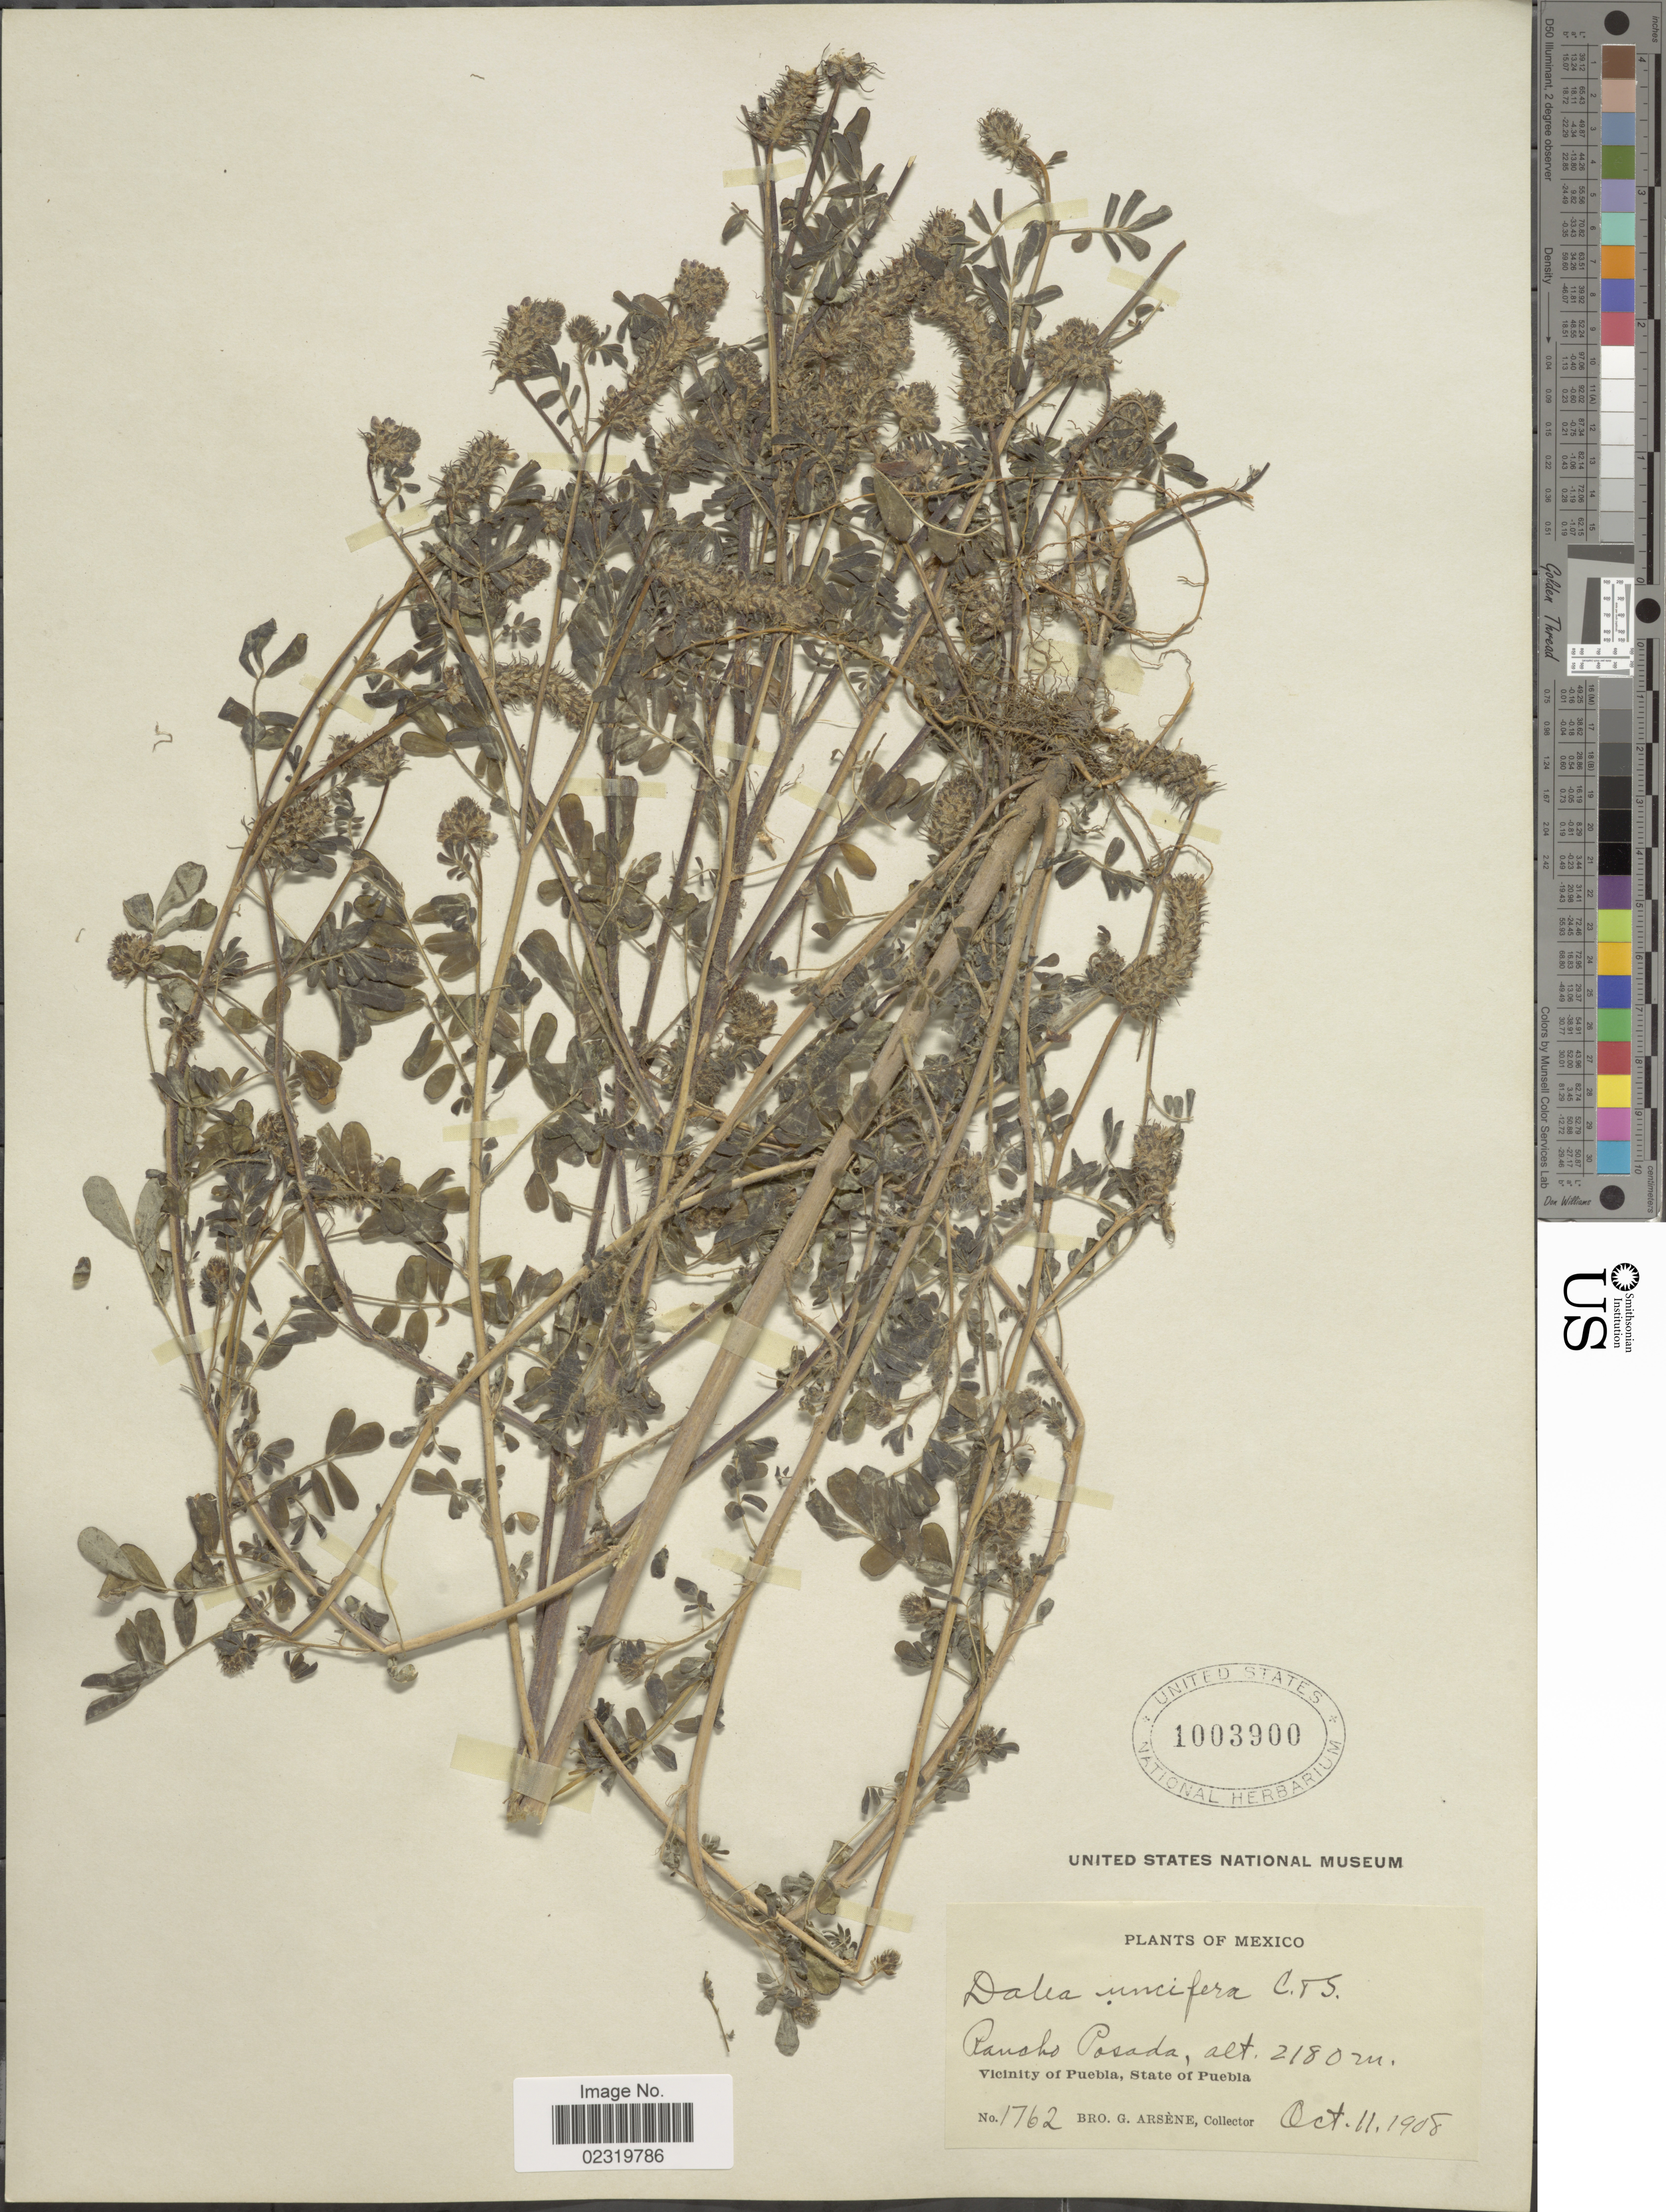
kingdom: Plantae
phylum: Tracheophyta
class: Magnoliopsida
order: Fabales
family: Fabaceae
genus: Dalea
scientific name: Dalea obovatifolia var. obovatifolia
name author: Ortega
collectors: Bro. G. Arsène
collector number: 1762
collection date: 1908-10-11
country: Mexico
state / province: Puebla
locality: Rancho Posada. Vicinity of Puebla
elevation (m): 2180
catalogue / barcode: US 1003900